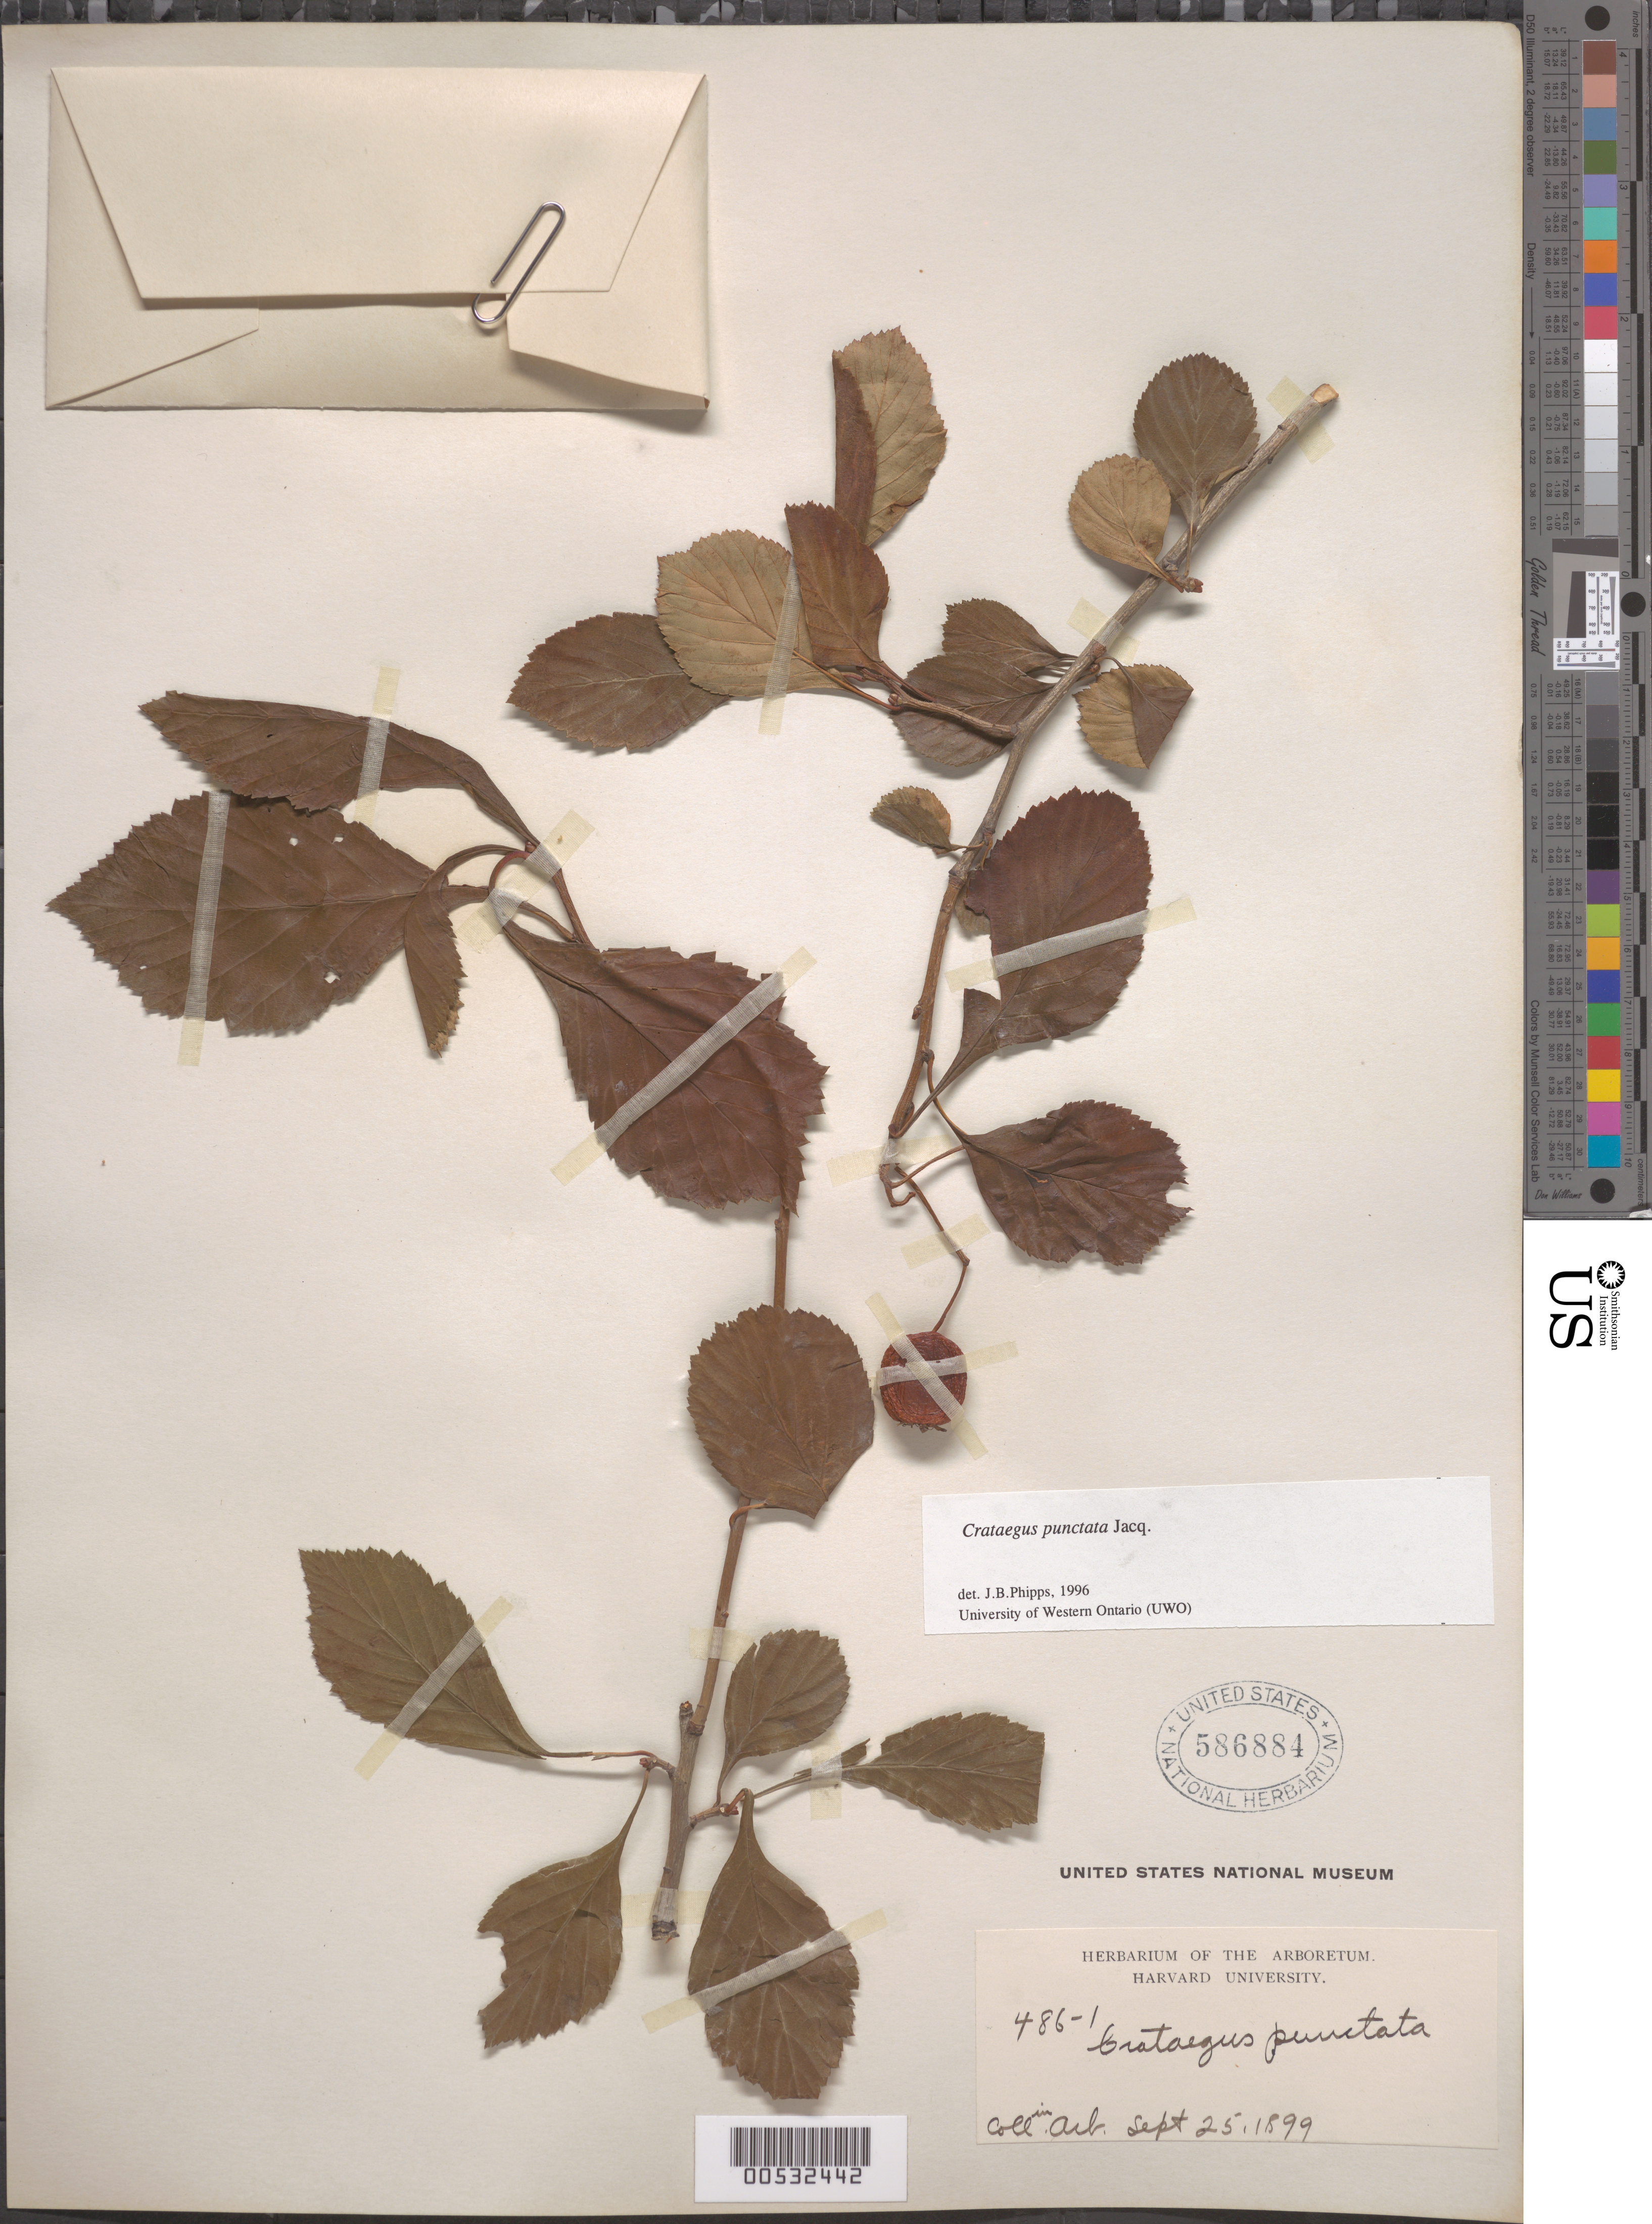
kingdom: Plantae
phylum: Tracheophyta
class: Magnoliopsida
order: Rosales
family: Rosaceae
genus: Crataegus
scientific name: Crataegus punctata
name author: Jacq.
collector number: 486-1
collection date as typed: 25 Sep 1899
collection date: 1899-09-25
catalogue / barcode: US 586884